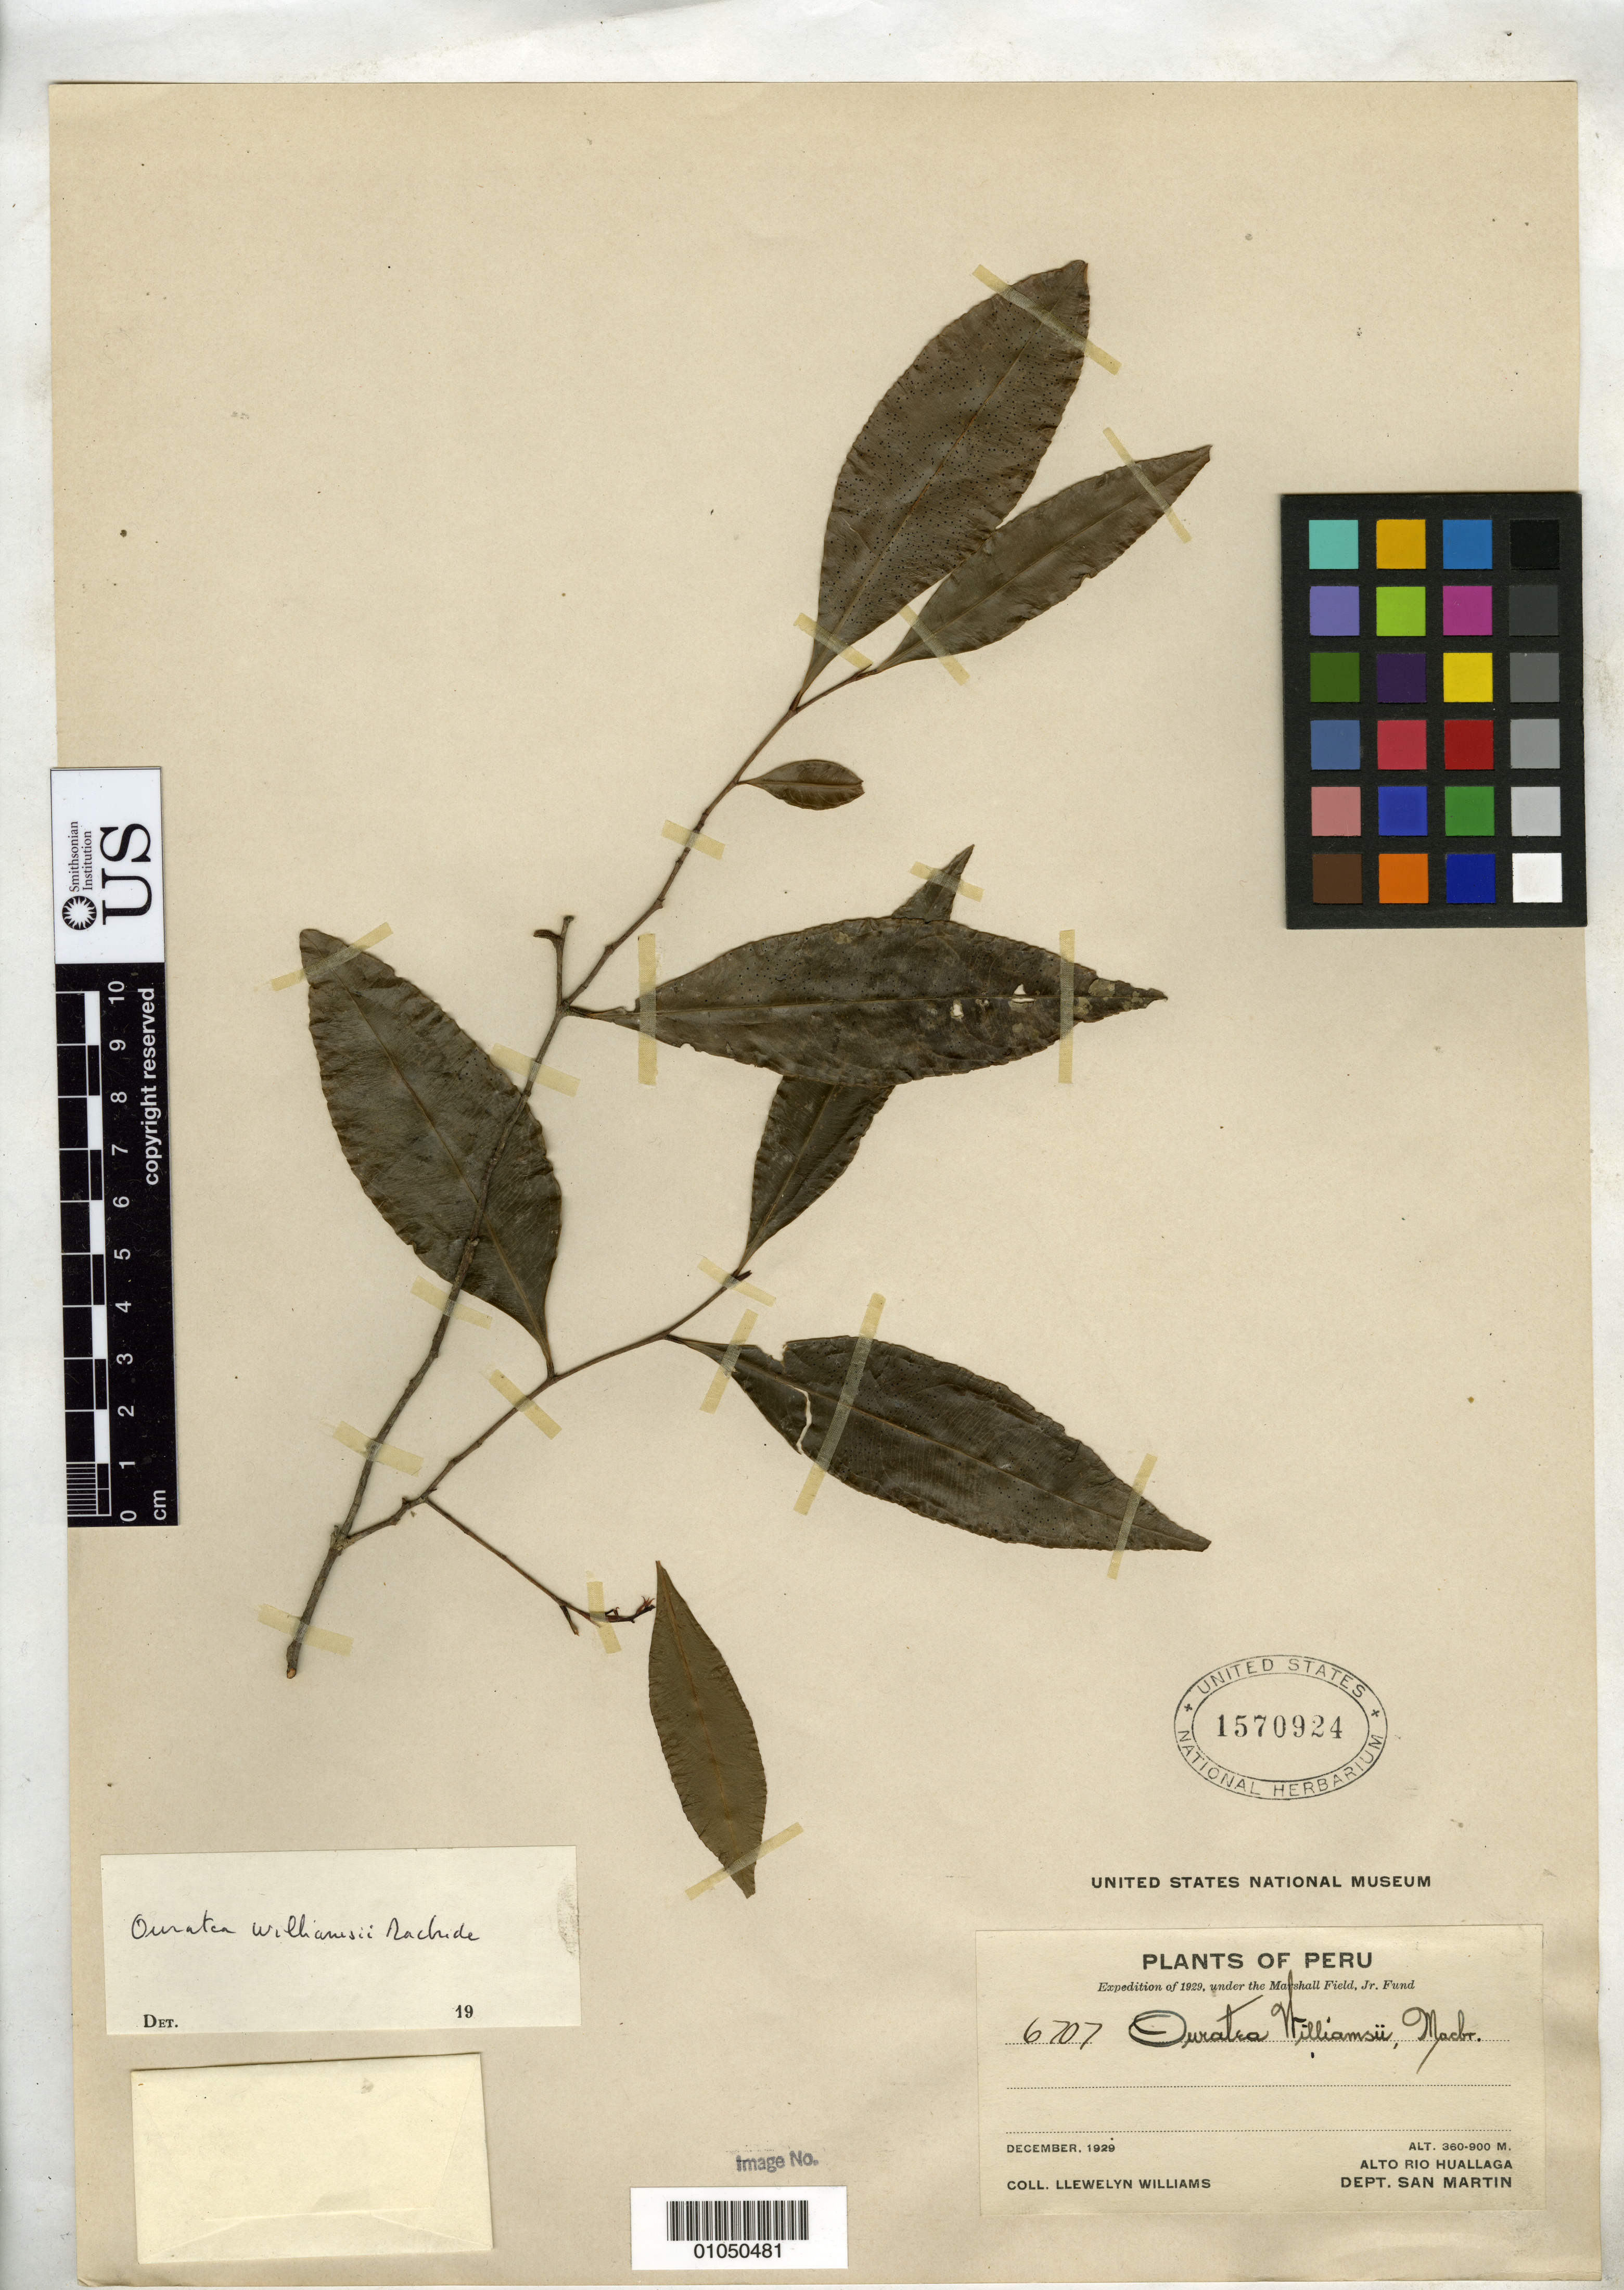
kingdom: Plantae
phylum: Tracheophyta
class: Magnoliopsida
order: Malpighiales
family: Ochnaceae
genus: Ouratea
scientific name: Ouratea williamsii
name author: J.F. Macbr.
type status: Isotype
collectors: Ll. Williams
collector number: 6707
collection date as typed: Dec 1929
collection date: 1929-12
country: Peru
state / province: San Martín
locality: Alto Rio Huallaga.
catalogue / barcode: US 1570924